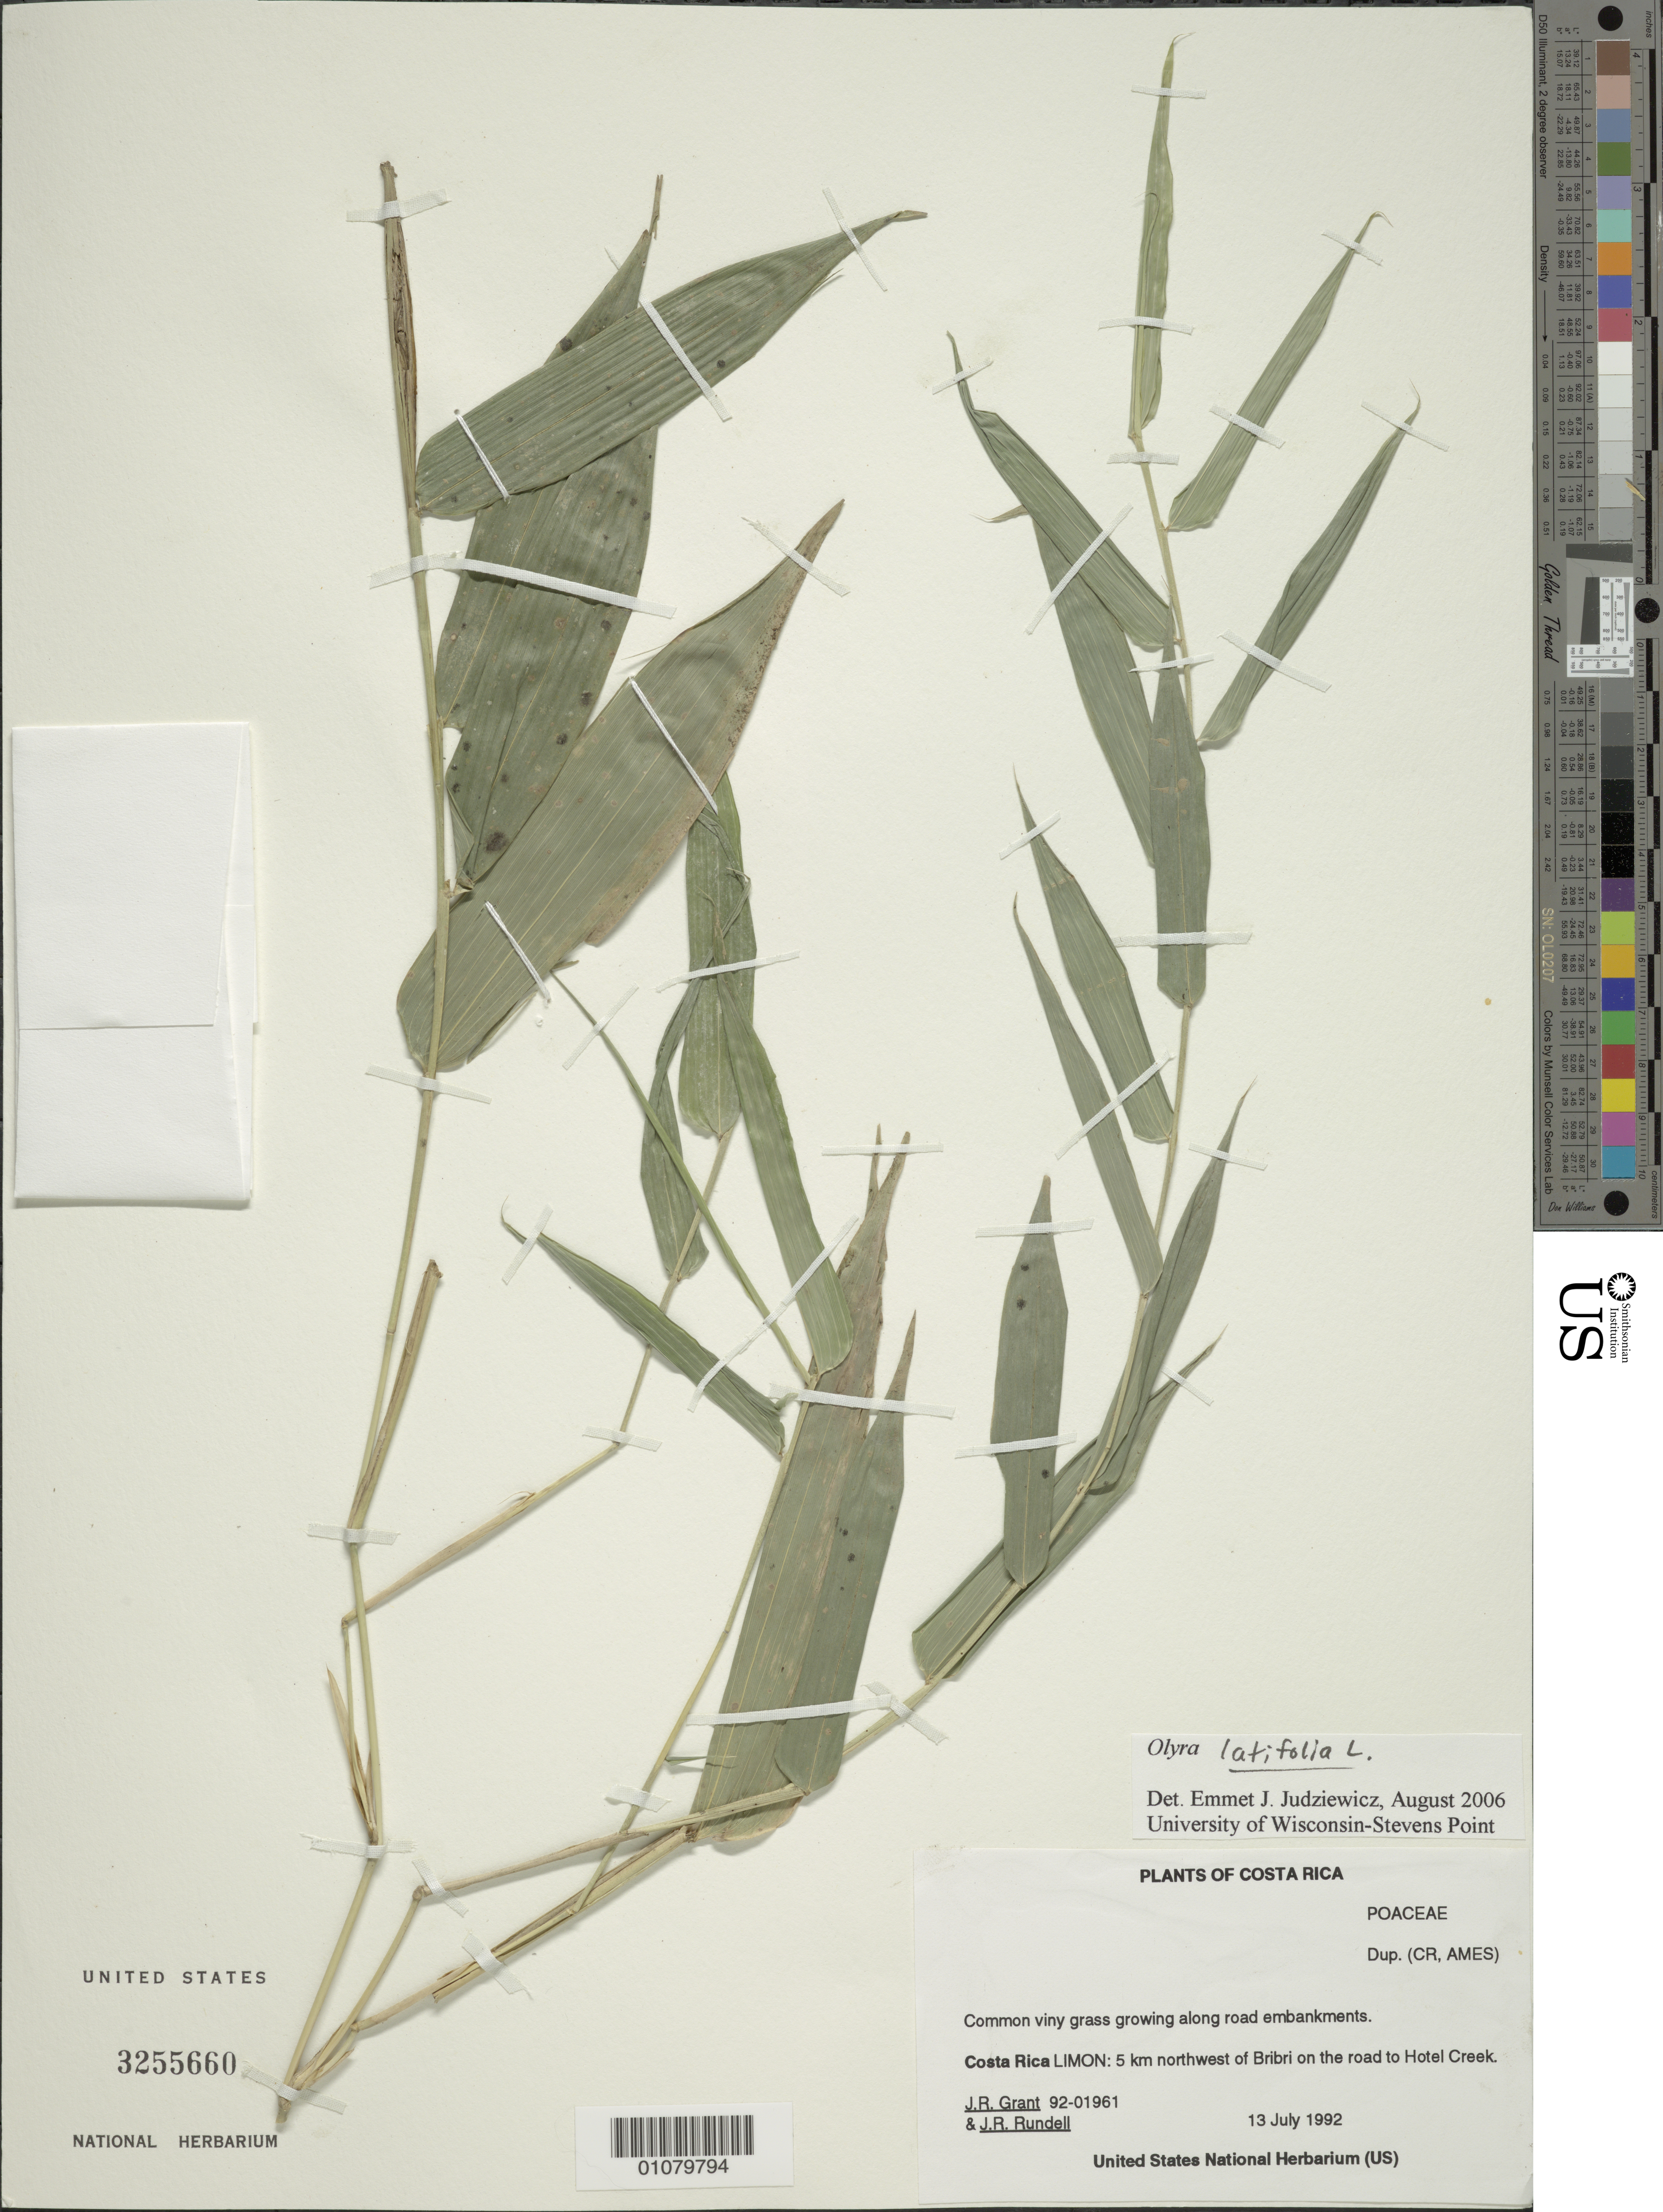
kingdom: Plantae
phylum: Tracheophyta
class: Liliopsida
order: Poales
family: Poaceae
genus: Olyra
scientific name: Olyra latifolia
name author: L.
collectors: J. R. Grant & J. R. Rundell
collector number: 92-01961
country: Costa Rica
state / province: Limón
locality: NW of Bribri on the road to Hotel Creek.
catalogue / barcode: US 3255660